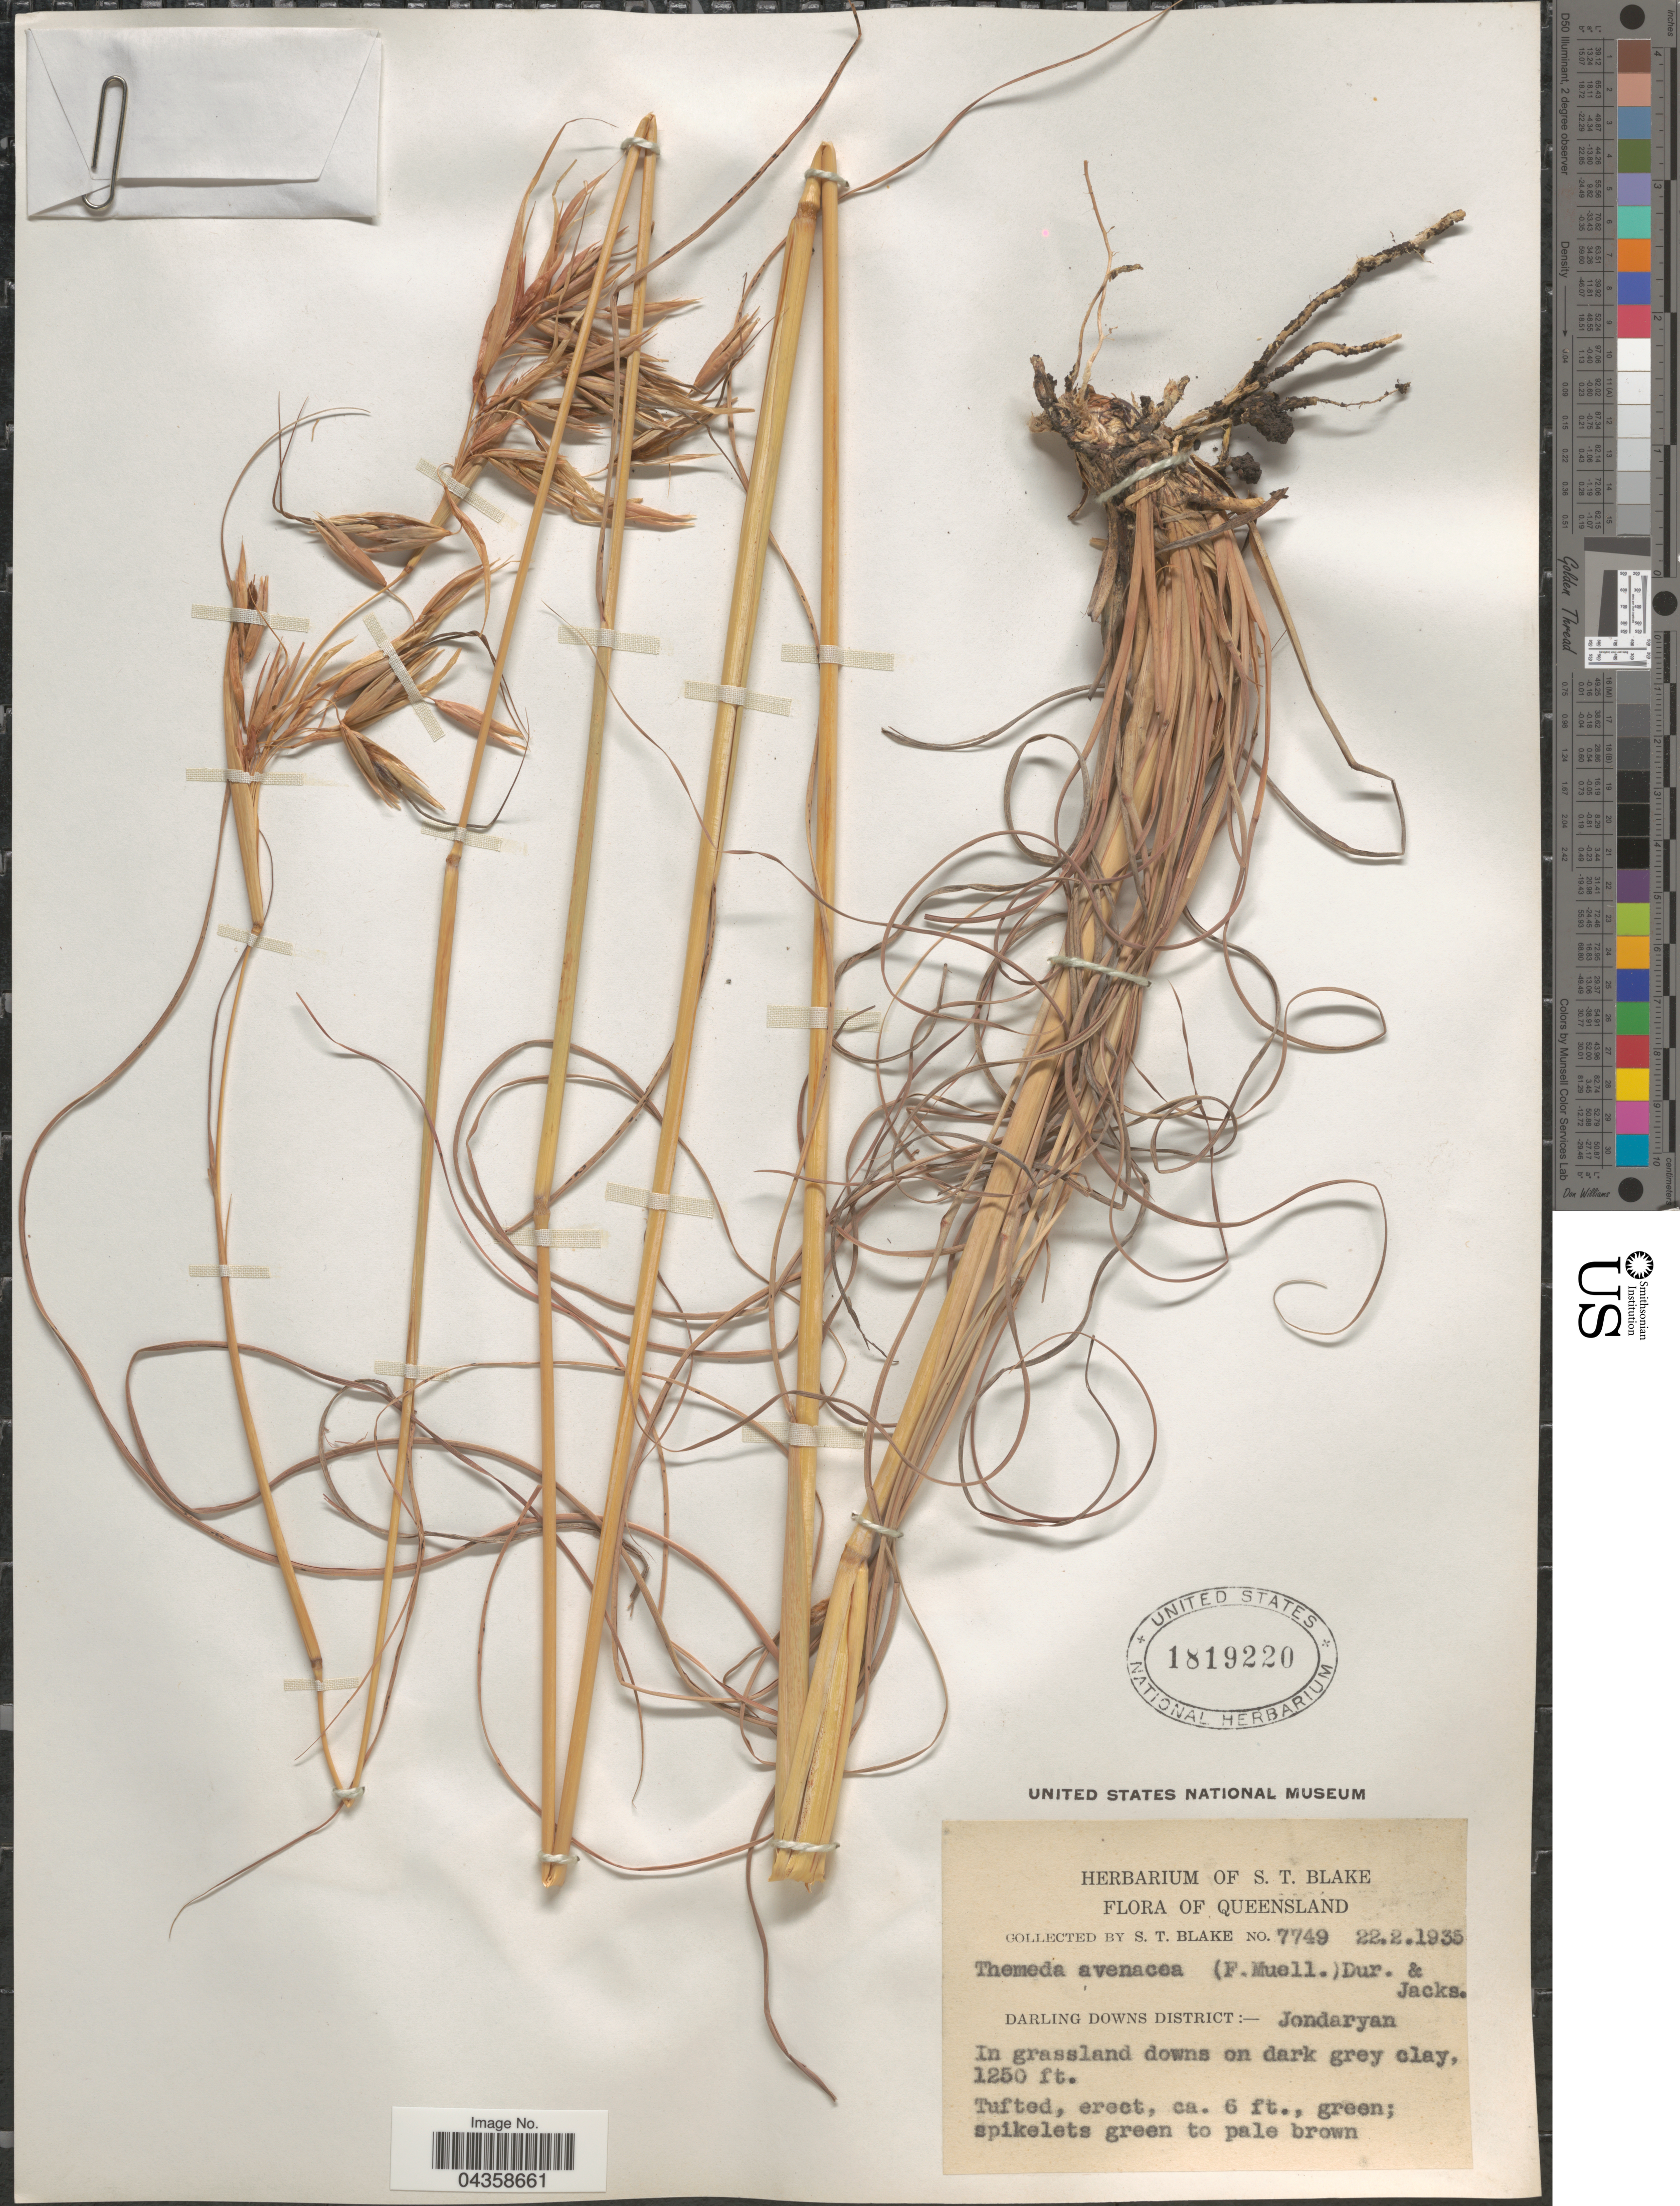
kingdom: Plantae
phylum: Tracheophyta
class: Liliopsida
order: Poales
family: Poaceae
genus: Themeda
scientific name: Themeda avenacea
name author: (F. Muell.) Durand & B.D. Jacks.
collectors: S. T. Blake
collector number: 7749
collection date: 1935-02-22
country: Australia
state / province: Queensland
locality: Darling Downs District: Jondaryan.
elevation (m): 381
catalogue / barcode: US 1819220